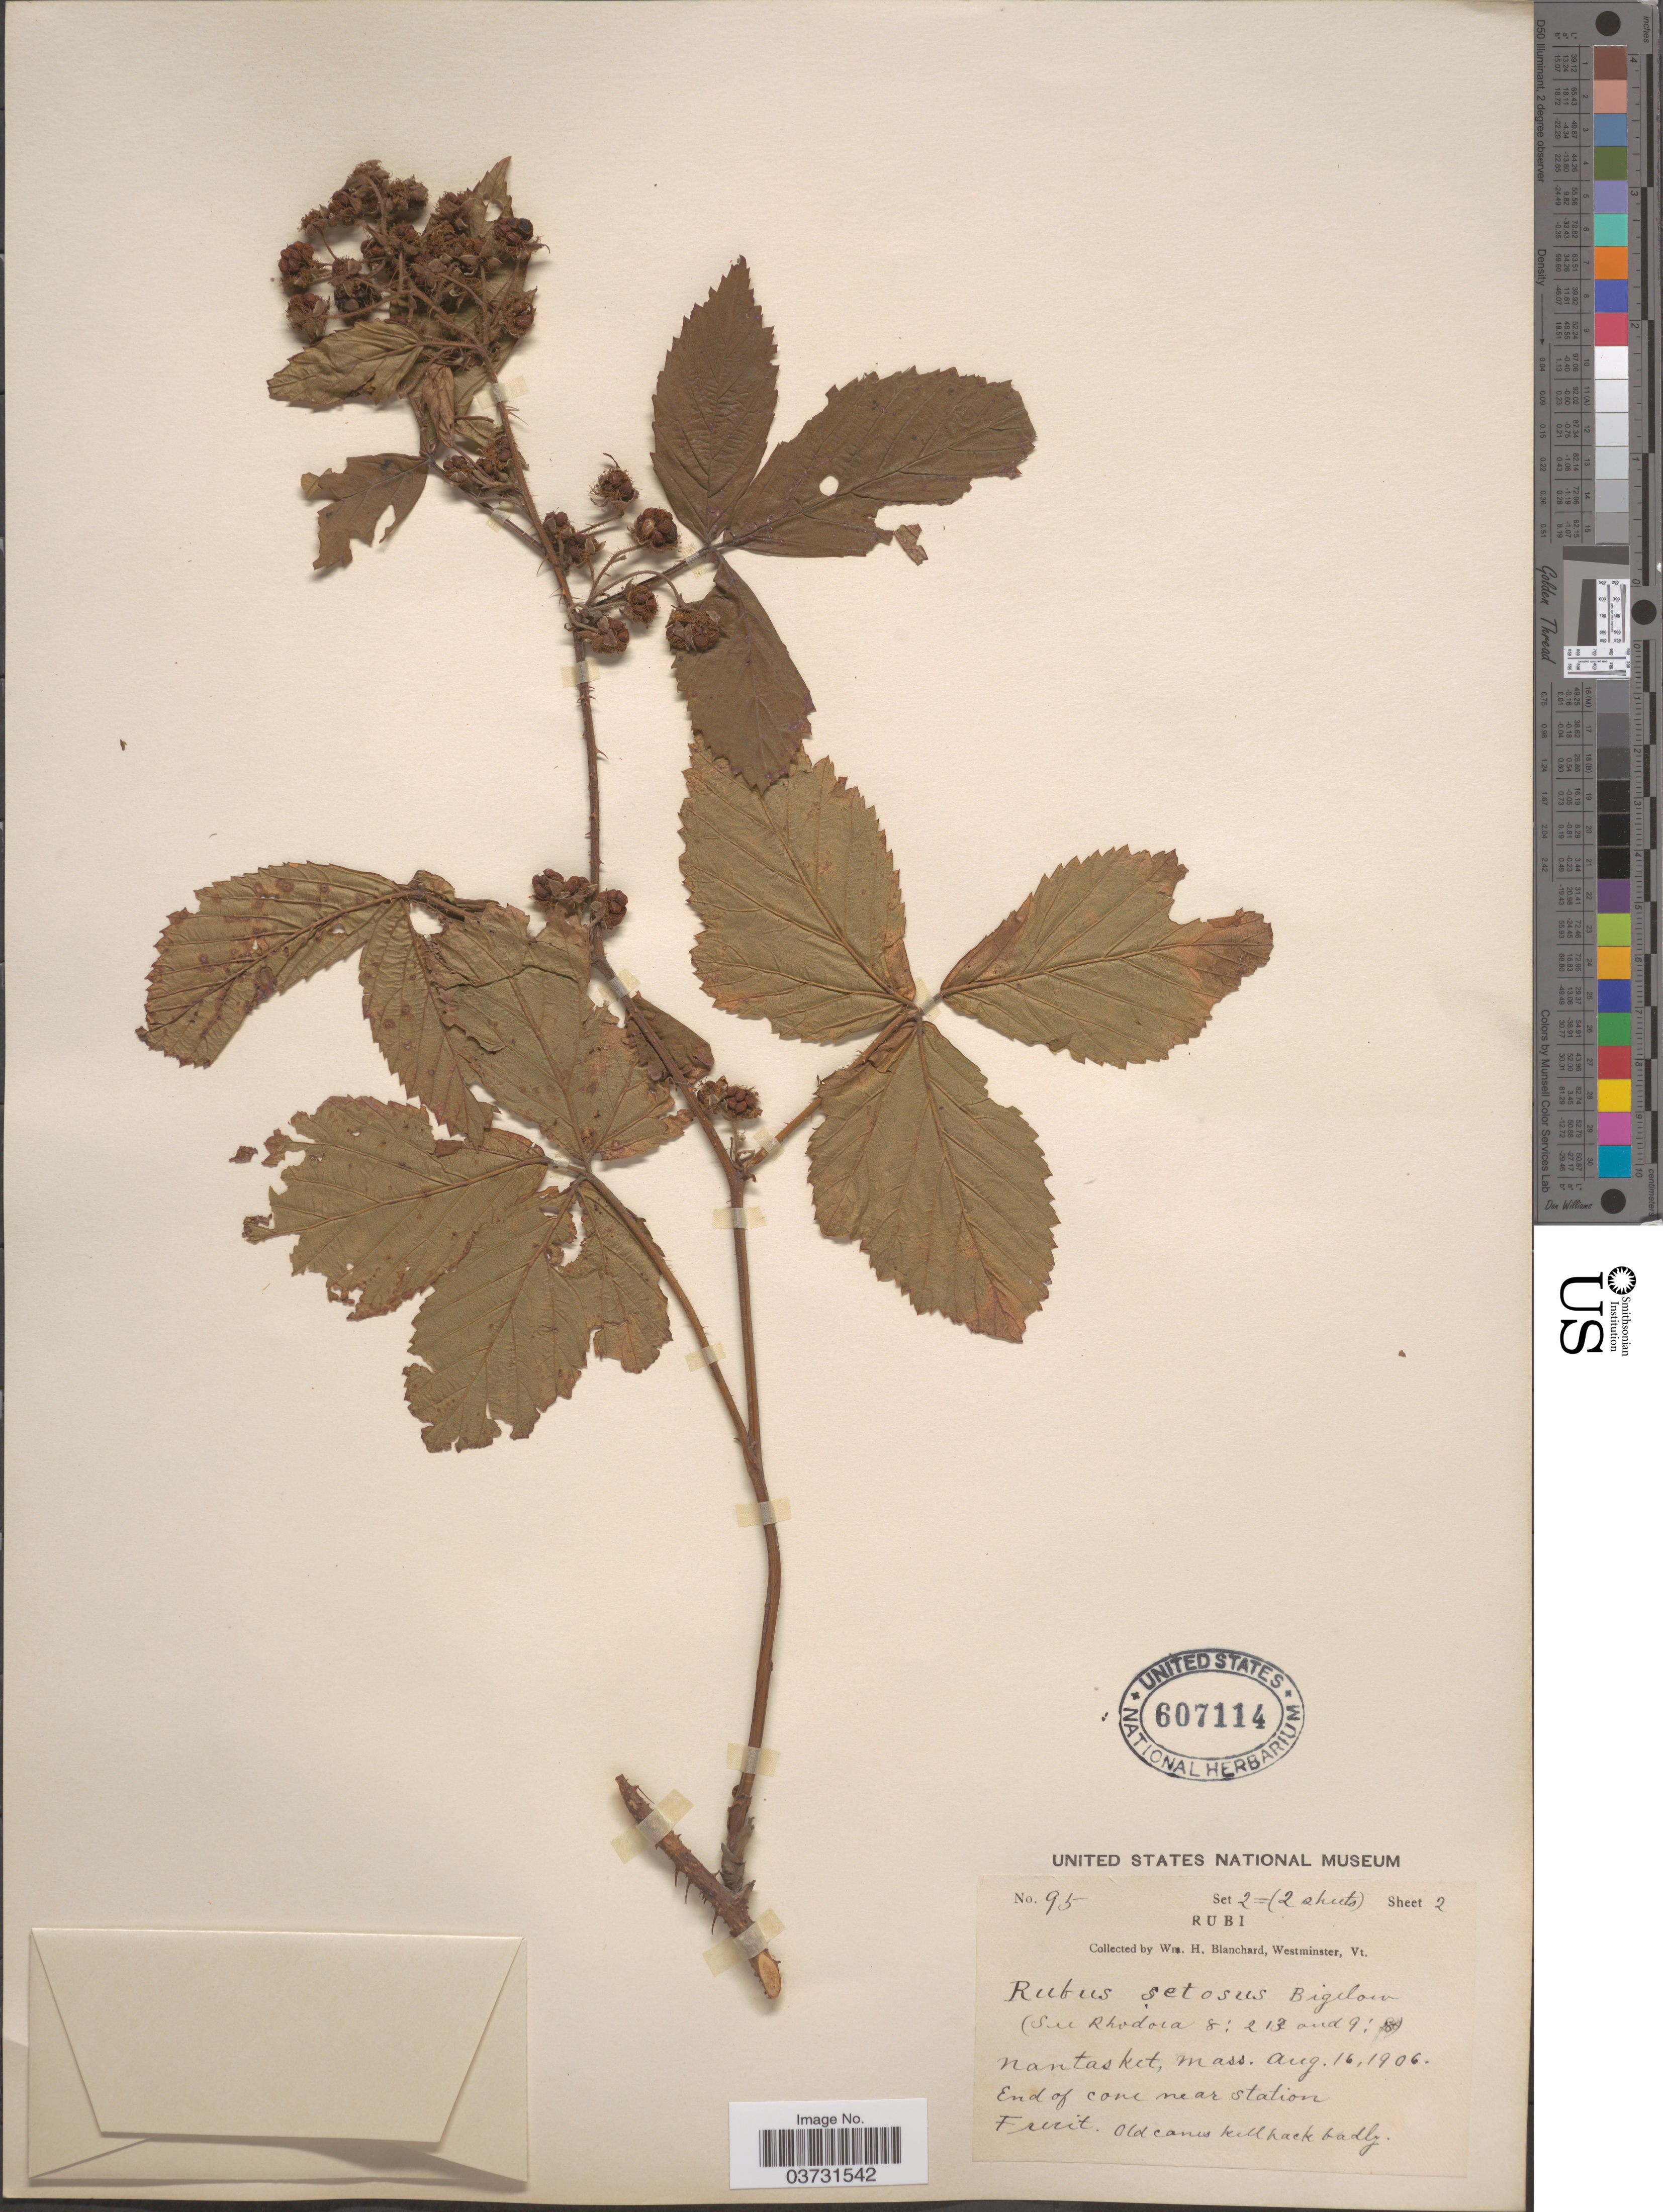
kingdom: Plantae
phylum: Tracheophyta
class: Magnoliopsida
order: Rosales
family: Rosaceae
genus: Rubus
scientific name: Rubus nigricans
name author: Rydb. in Britton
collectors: W. H. Blanchard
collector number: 95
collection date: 1906-08-16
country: United States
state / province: Massachusetts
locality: Nantasket. End of cone near station.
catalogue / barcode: US 607114